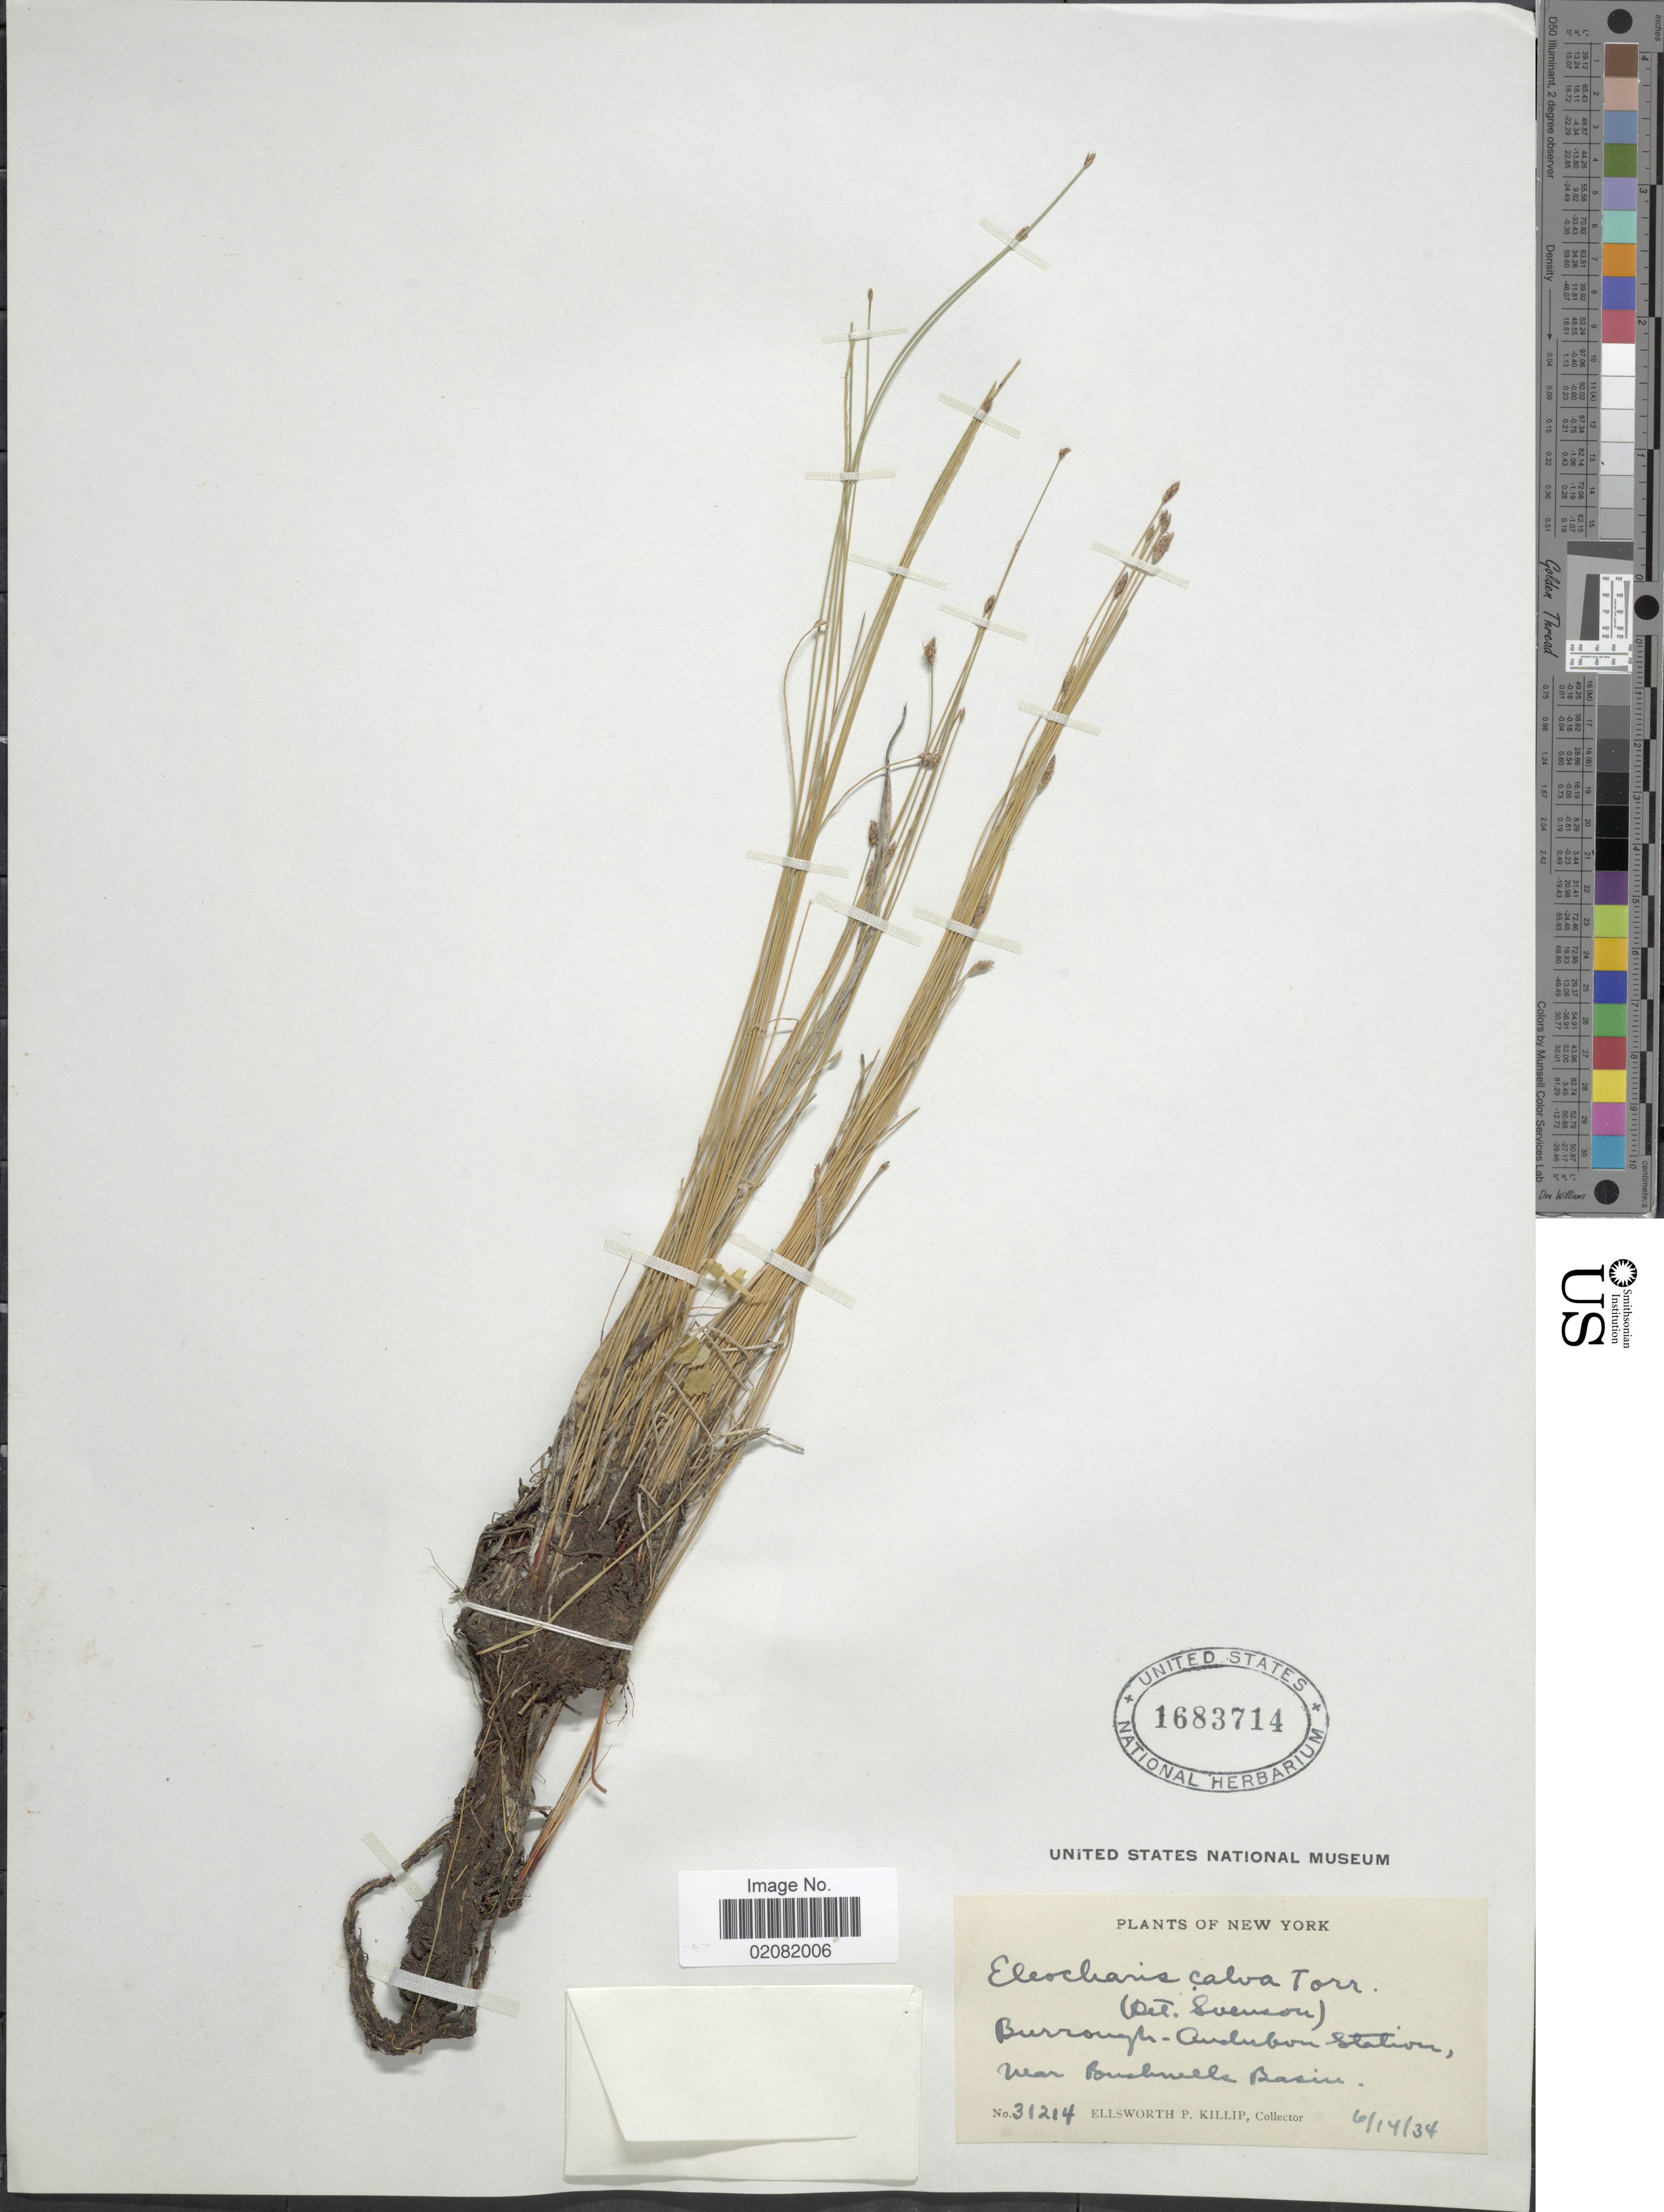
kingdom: Plantae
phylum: Tracheophyta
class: Liliopsida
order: Poales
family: Cyperaceae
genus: Eleocharis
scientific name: Eleocharis erythropoda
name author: Steud.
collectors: E. P. Killip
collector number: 31214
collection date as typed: Transcribed d/m/y: 14/6/34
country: United States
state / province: New York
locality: Borough-Anderbon Station, near Bushnell's Basin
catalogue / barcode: US 1683714